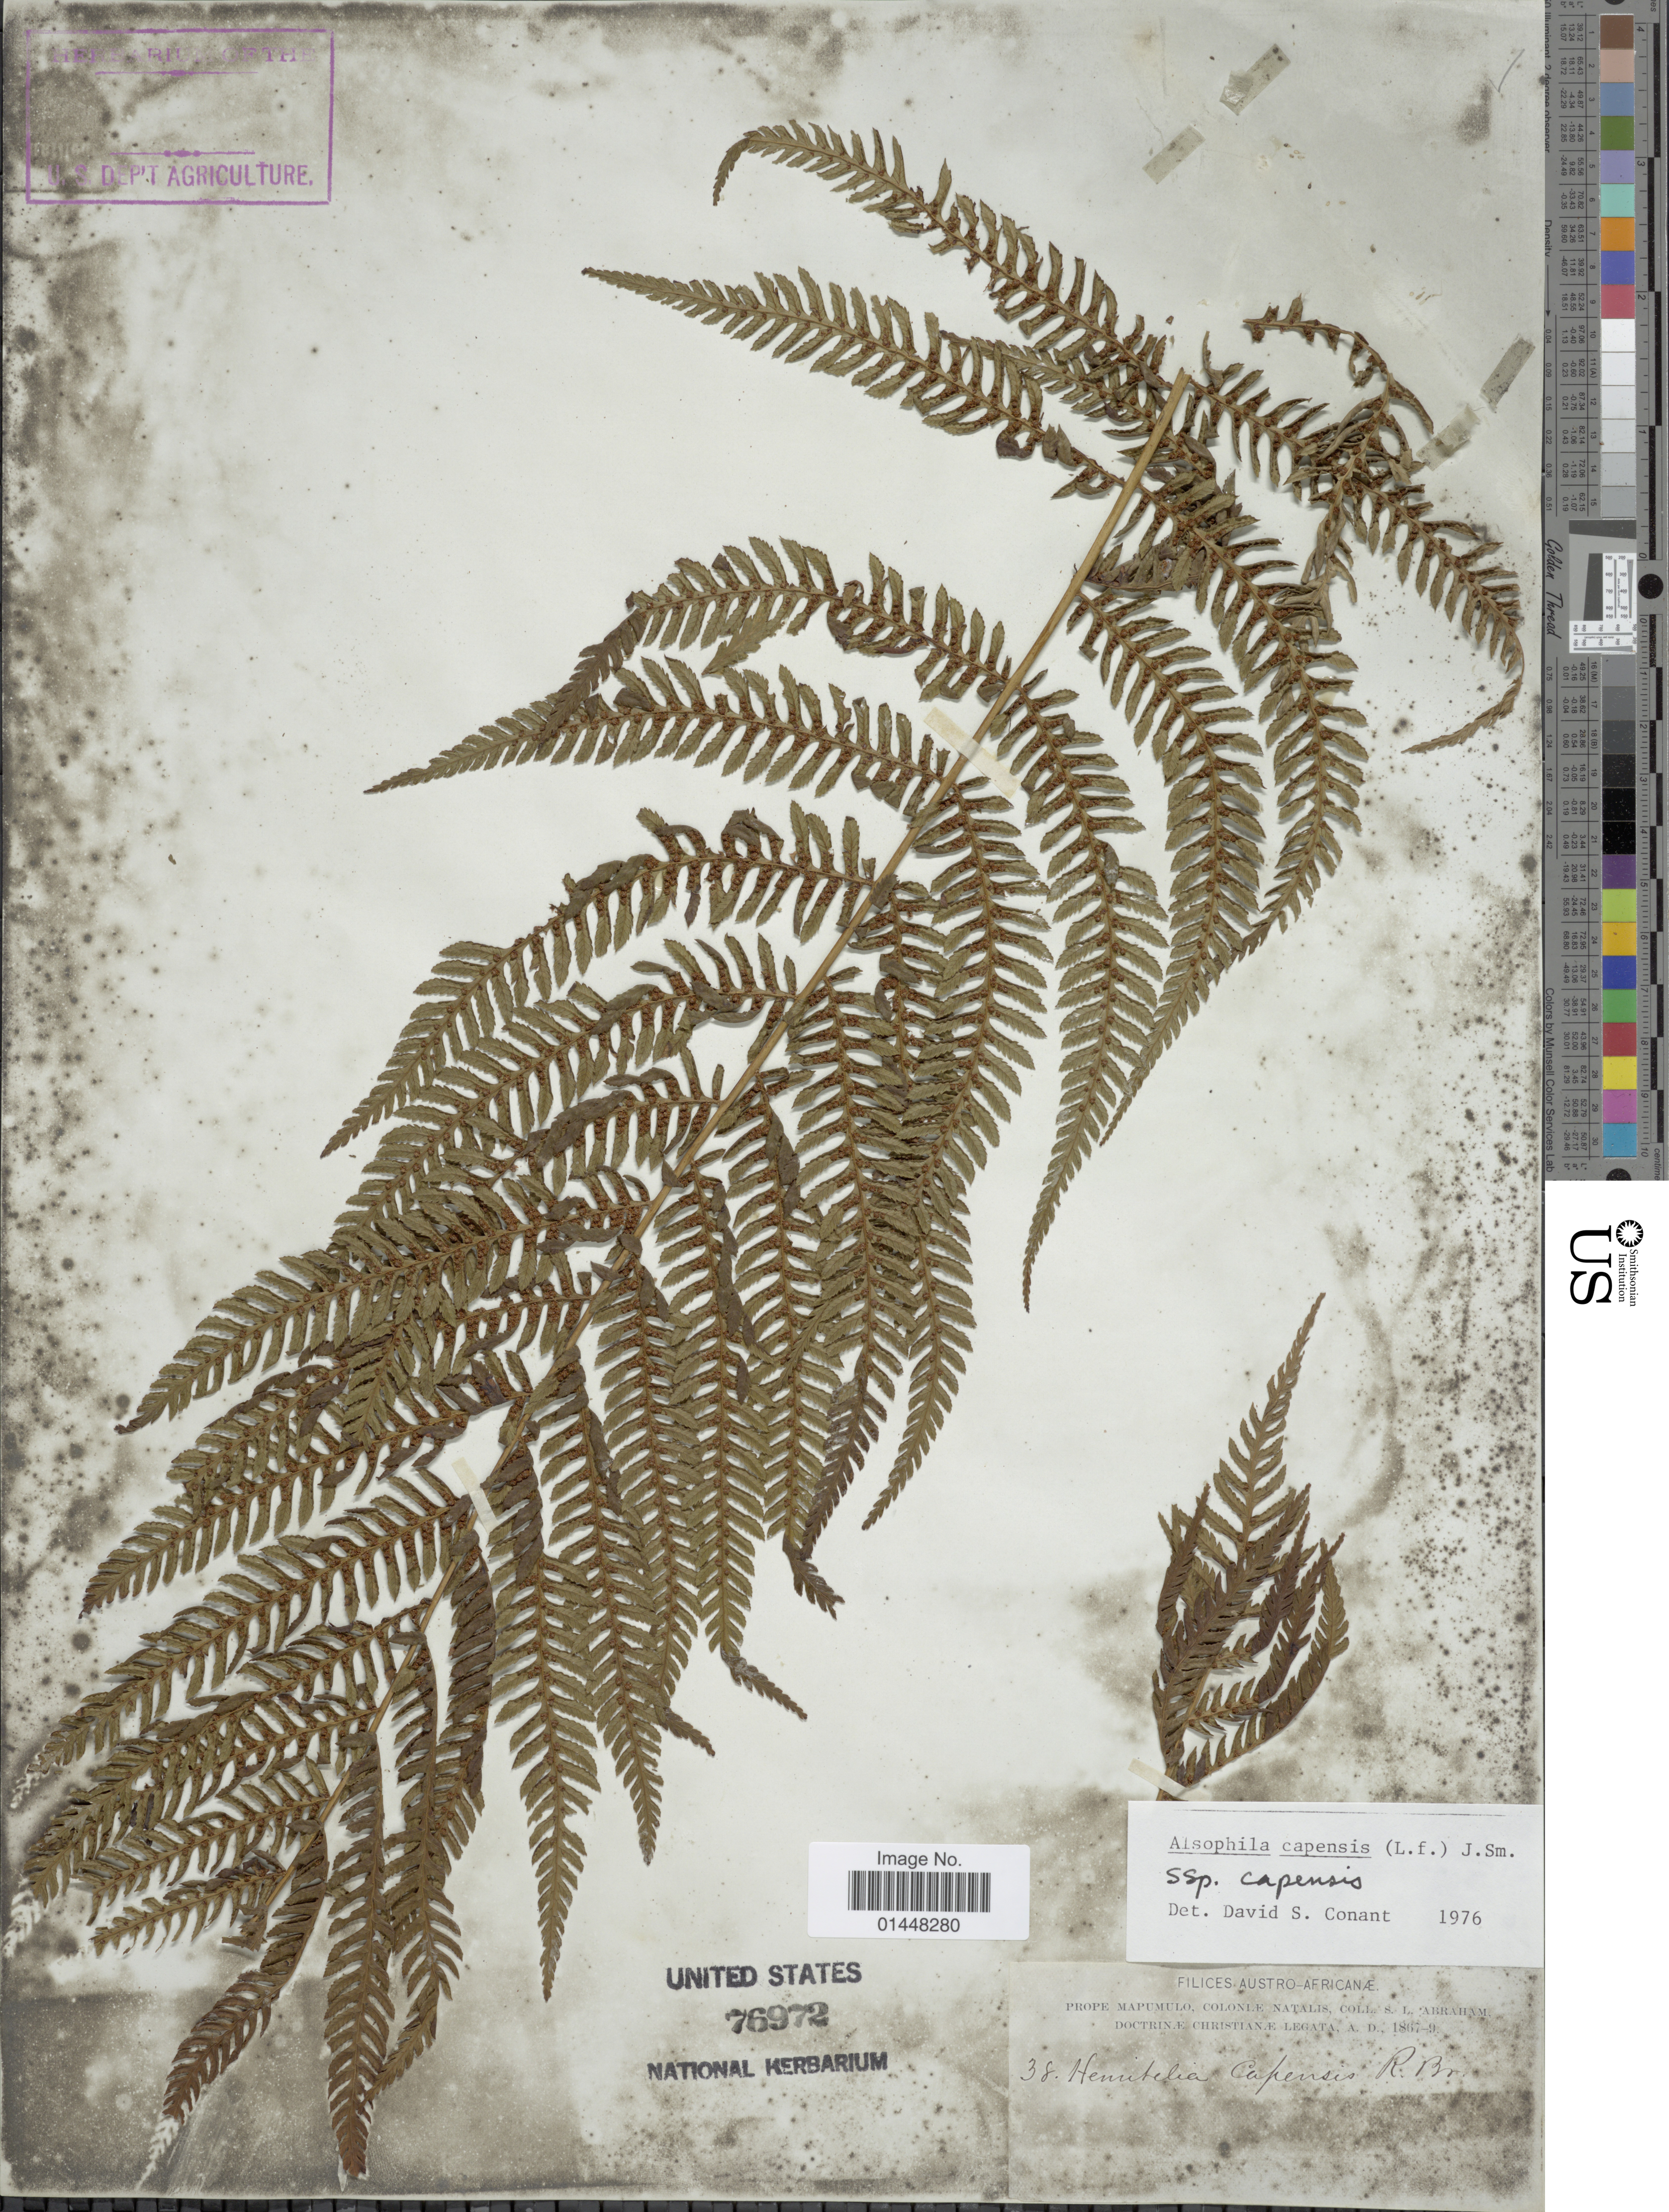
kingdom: Plantae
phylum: Tracheophyta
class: Polypodiopsida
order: Cyatheales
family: Cyatheaceae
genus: Gymnosphaera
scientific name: Gymnosphaera capensis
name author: (L. f.)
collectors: S. Abraham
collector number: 38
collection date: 1867/1869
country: South Africa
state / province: KwaZulu-Natal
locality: Austro - Africanae. Prope Mapumulo, coloniae Natalis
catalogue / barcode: US 76972